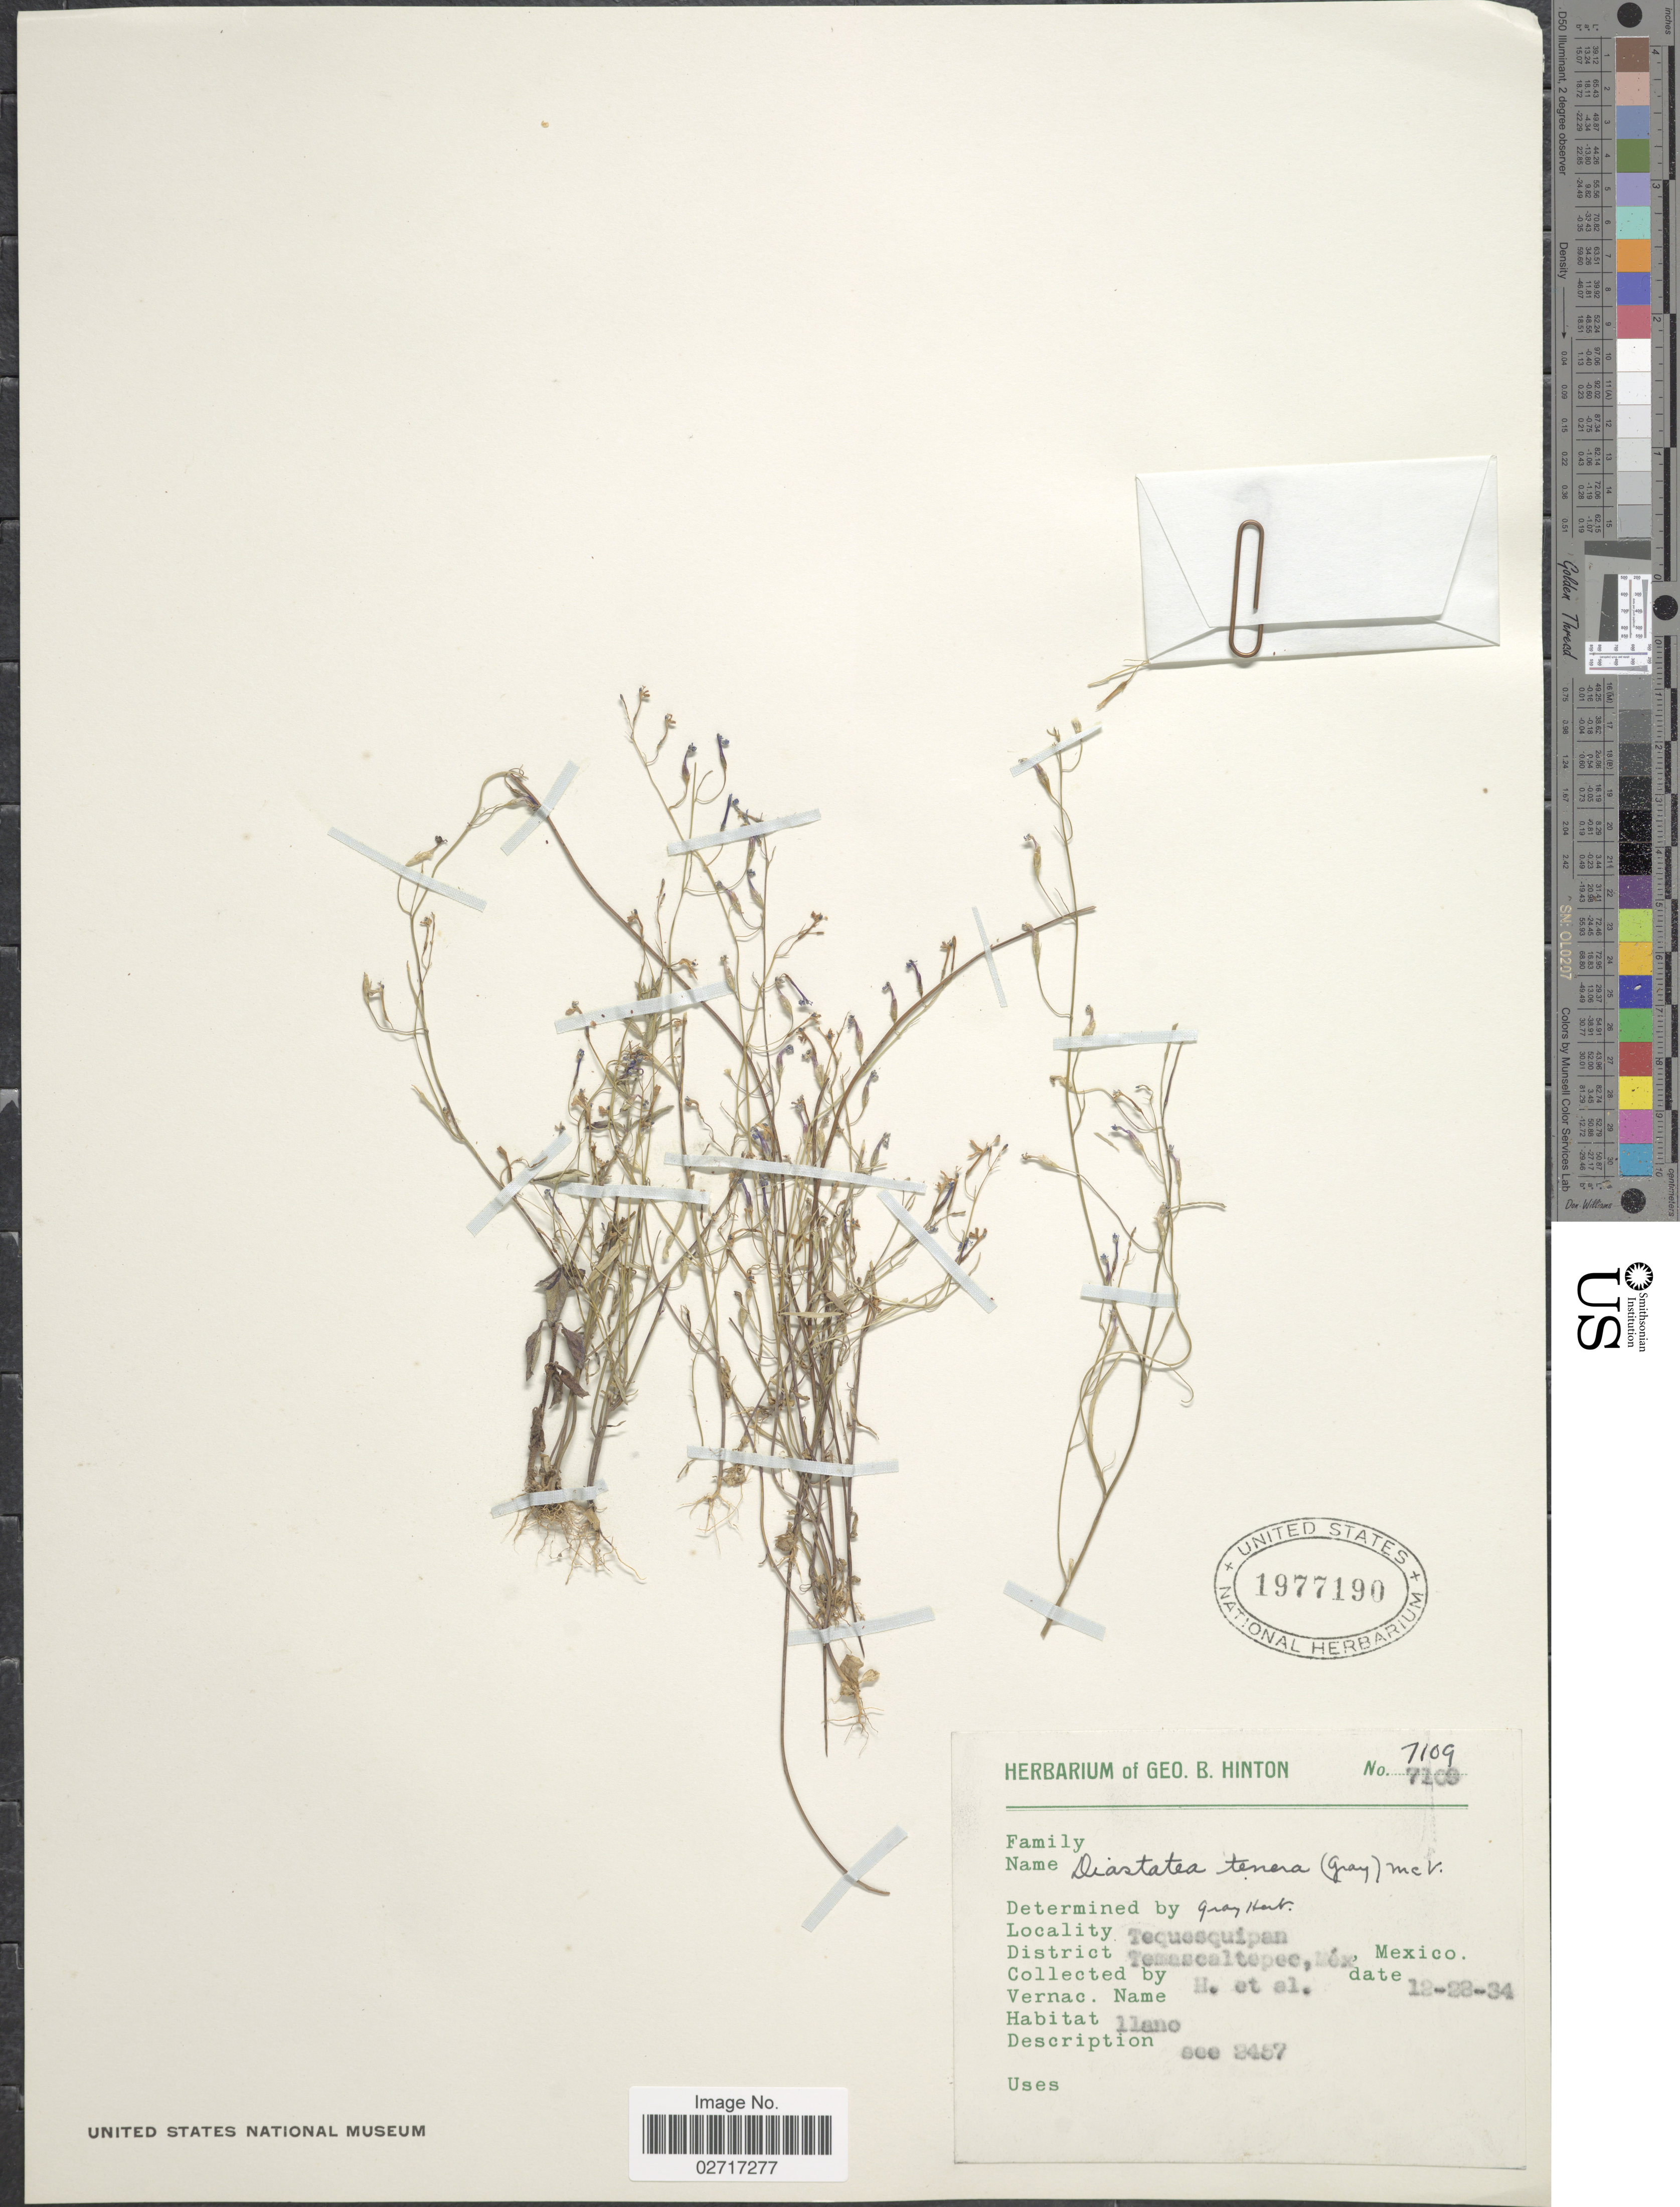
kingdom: Plantae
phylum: Tracheophyta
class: Magnoliopsida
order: Asterales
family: Campanulaceae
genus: Diastatea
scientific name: Diastatea tenera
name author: (A. Gray) McVaugh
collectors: G. B. Hinton & et al.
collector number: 7109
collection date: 1934-12-22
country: Mexico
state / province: México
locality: Tequesquipan, District Temascaltepec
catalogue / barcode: US 1977190